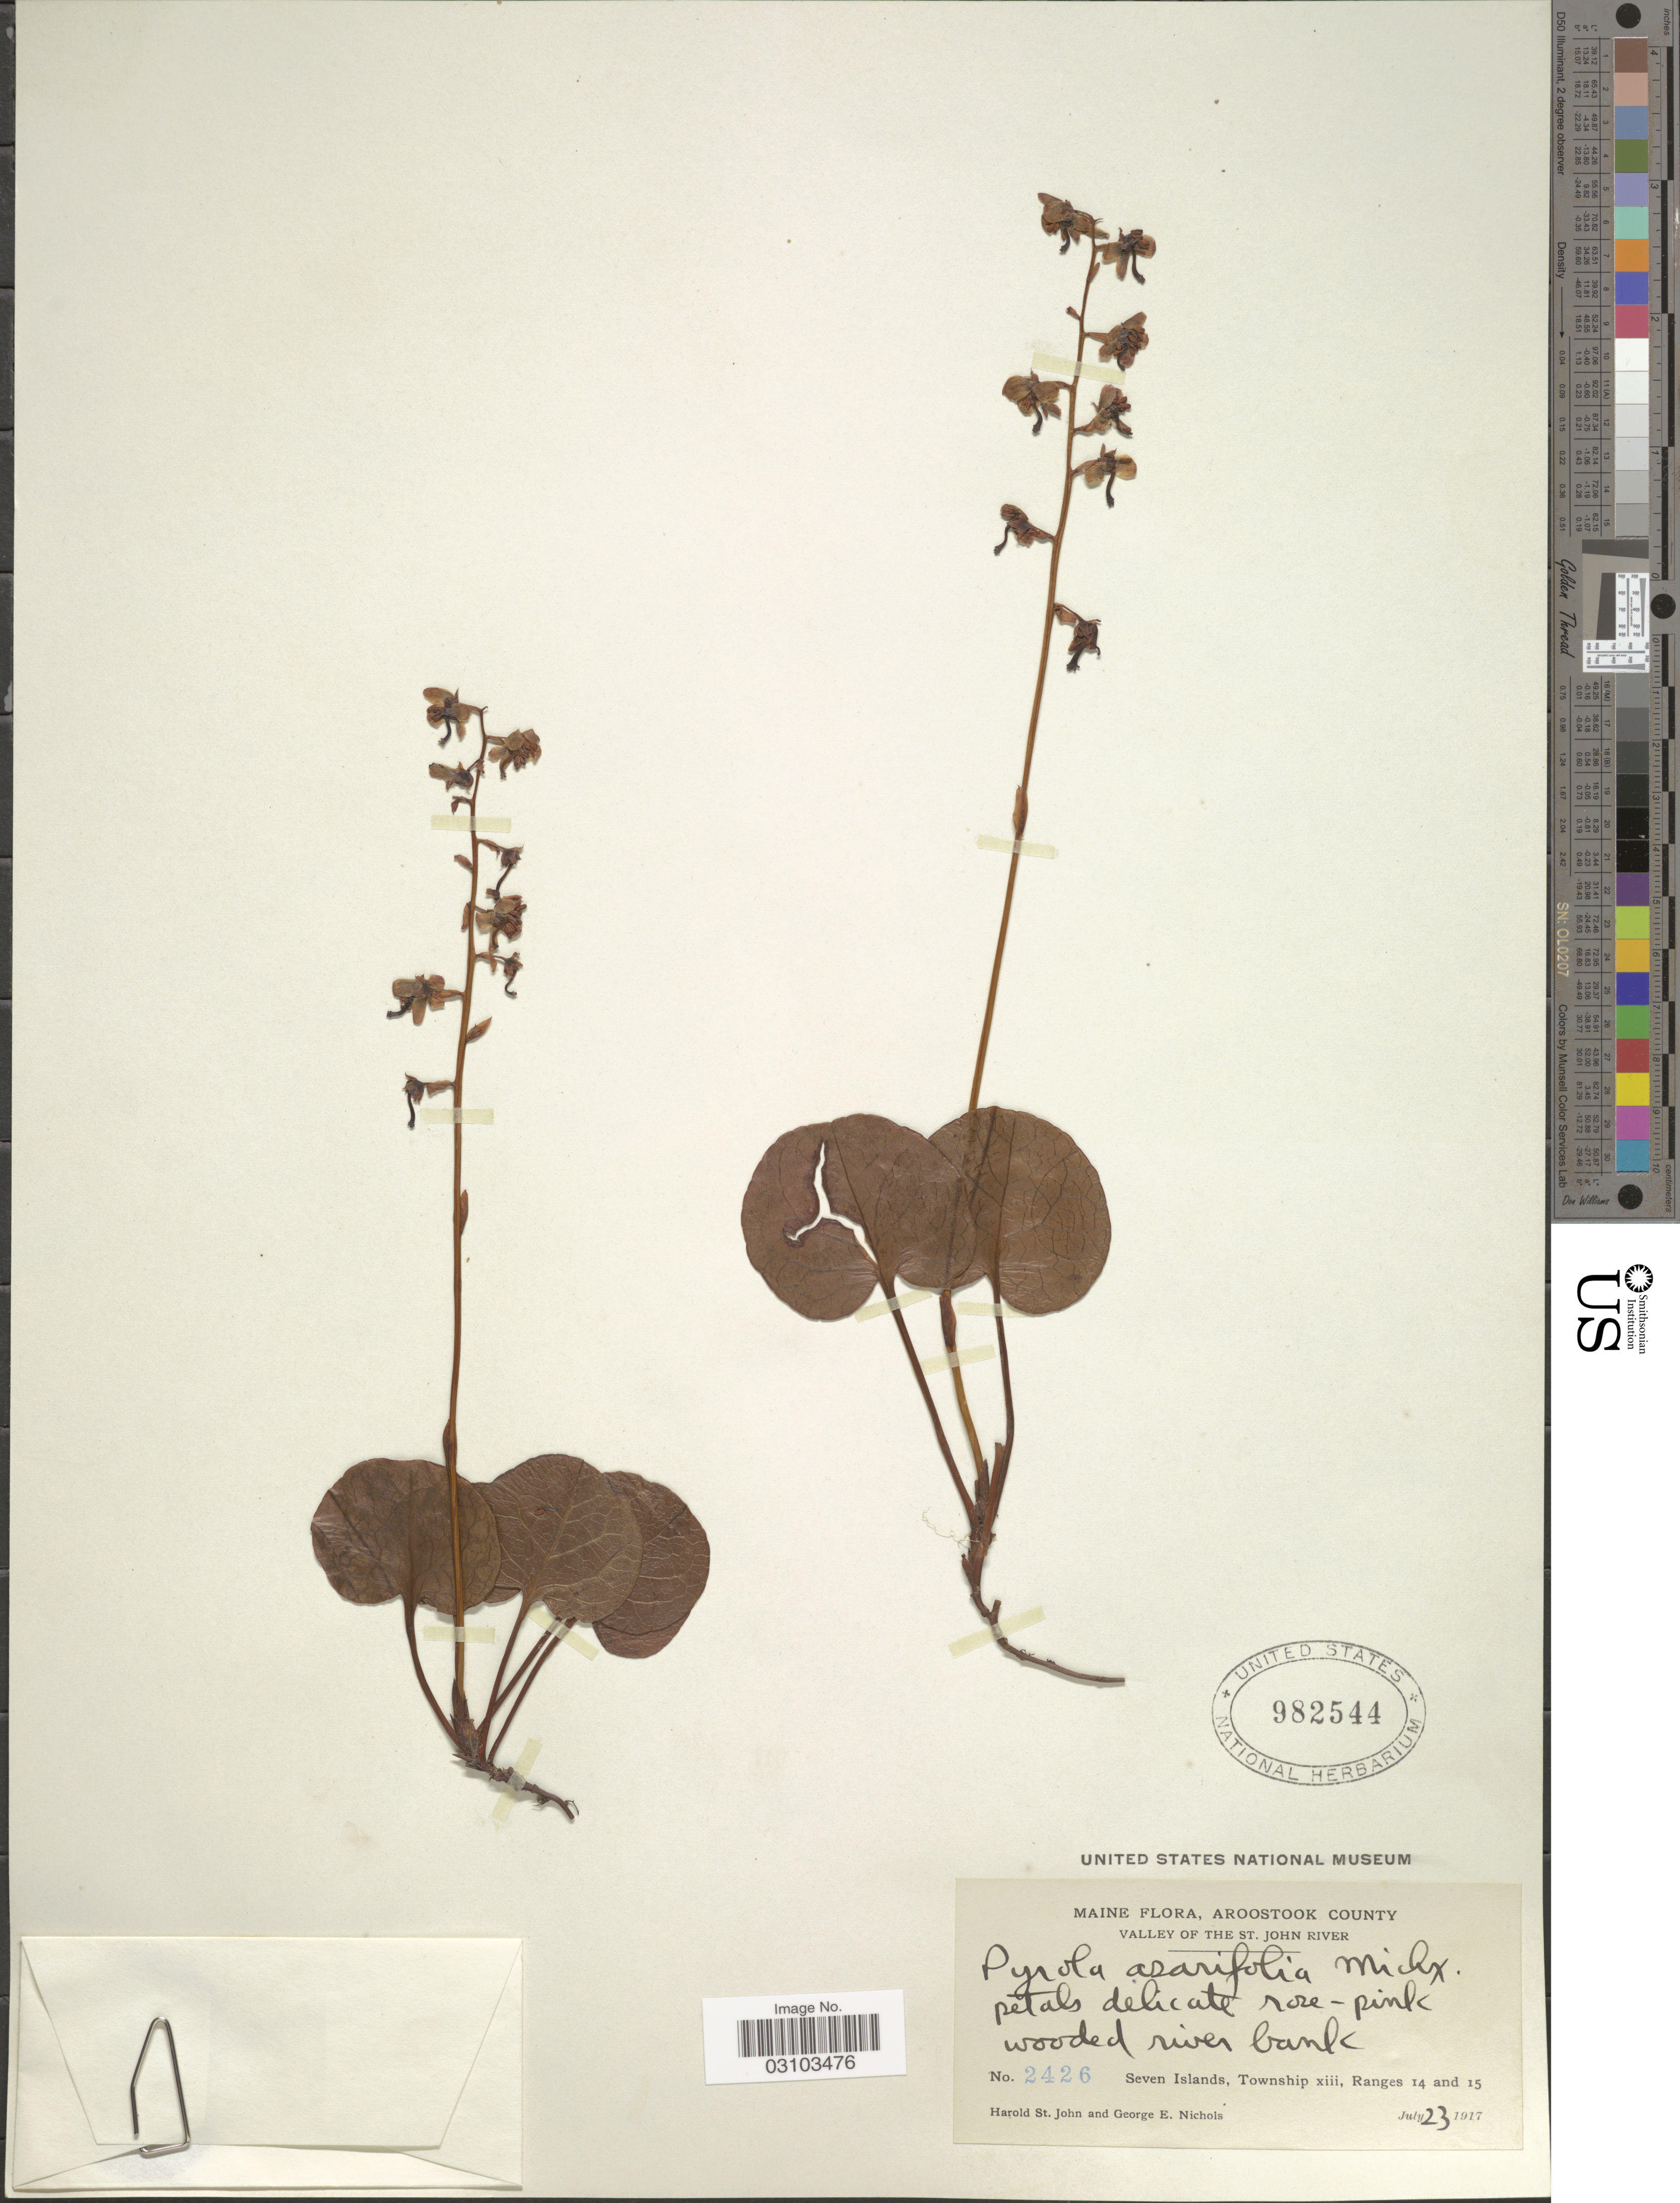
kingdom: Plantae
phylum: Tracheophyta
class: Magnoliopsida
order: Ericales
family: Ericaceae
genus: Pyrola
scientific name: Pyrola asarifolia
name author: Michx.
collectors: H. St. John & G. E. Nichols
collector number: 2426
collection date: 1917-07-23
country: United States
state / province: Maine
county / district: Aroostook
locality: Valley of the St. John River, Seven Islands, Township xiii, Ranges 14 and 15.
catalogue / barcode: US 982544